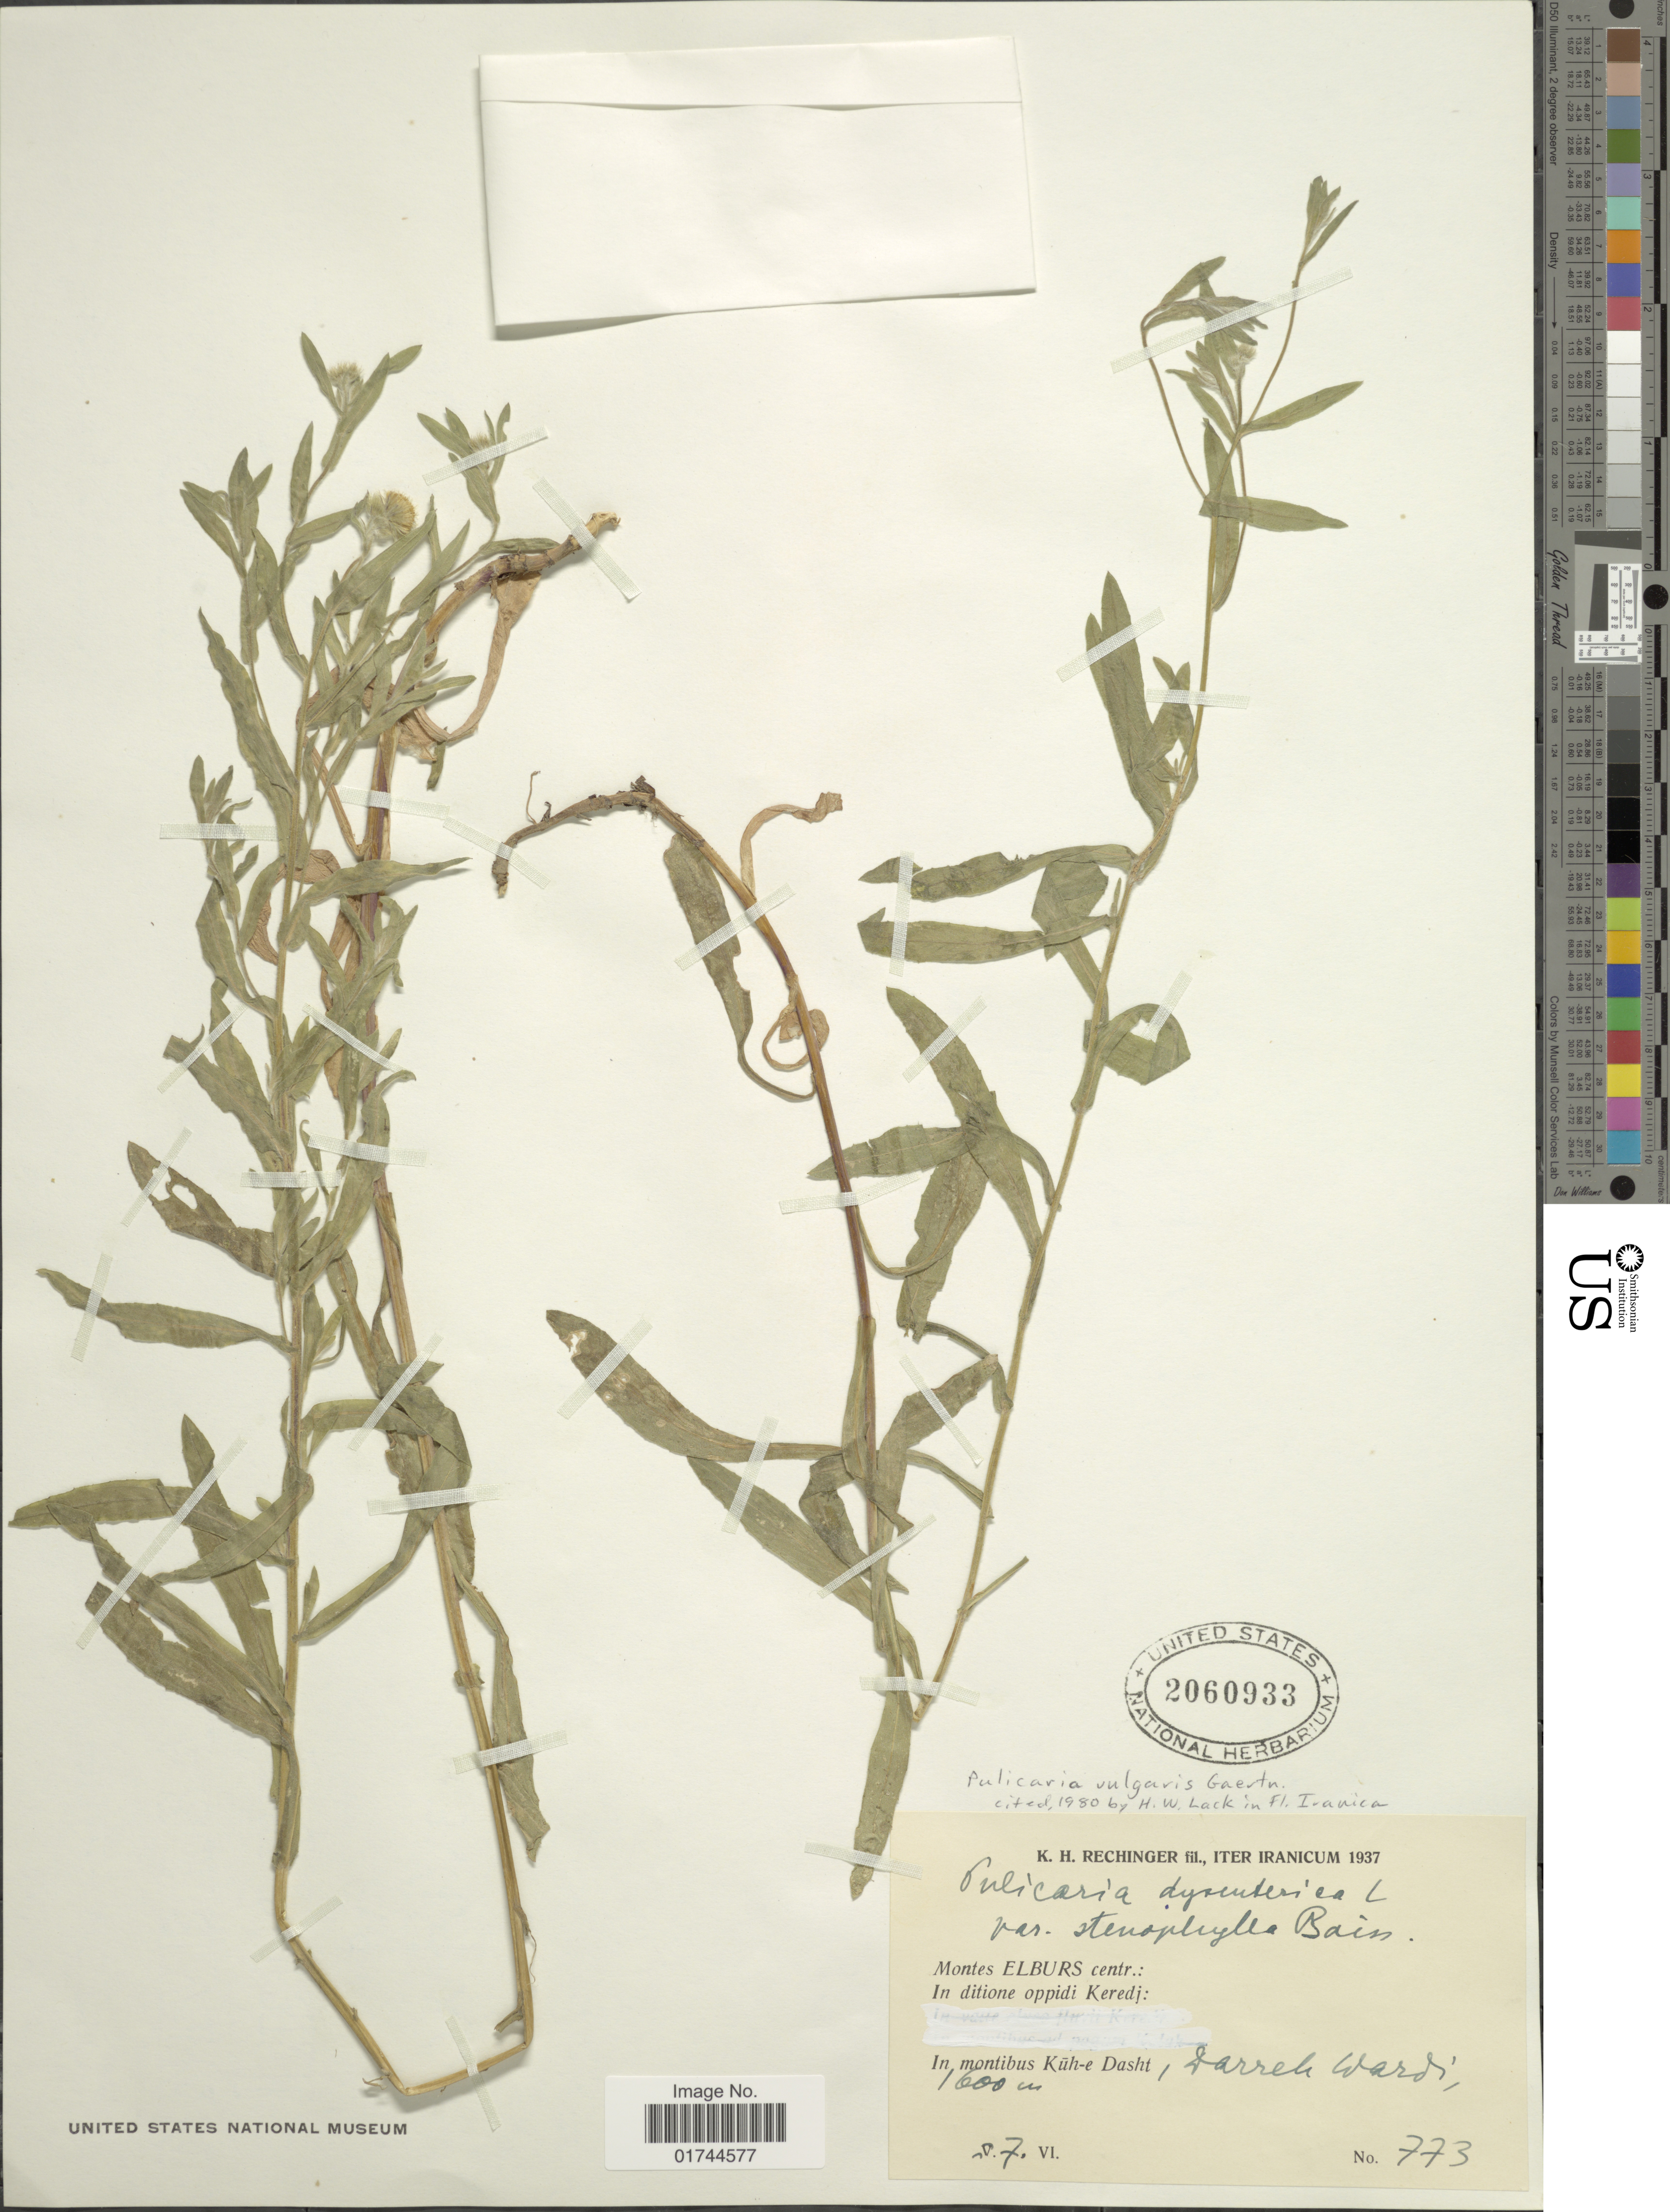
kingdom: Plantae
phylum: Tracheophyta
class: Magnoliopsida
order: Asterales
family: Asteraceae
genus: Pulicaria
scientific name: Pulicaria vulgaris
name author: Gaertn.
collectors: K. H. Rechinger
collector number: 773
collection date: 1937-06-07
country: Iran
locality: Montes Elburs Centr.: in ditione oppidi Keredj, in montibus Kuh-e Dasht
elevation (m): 1600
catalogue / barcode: US 2060933